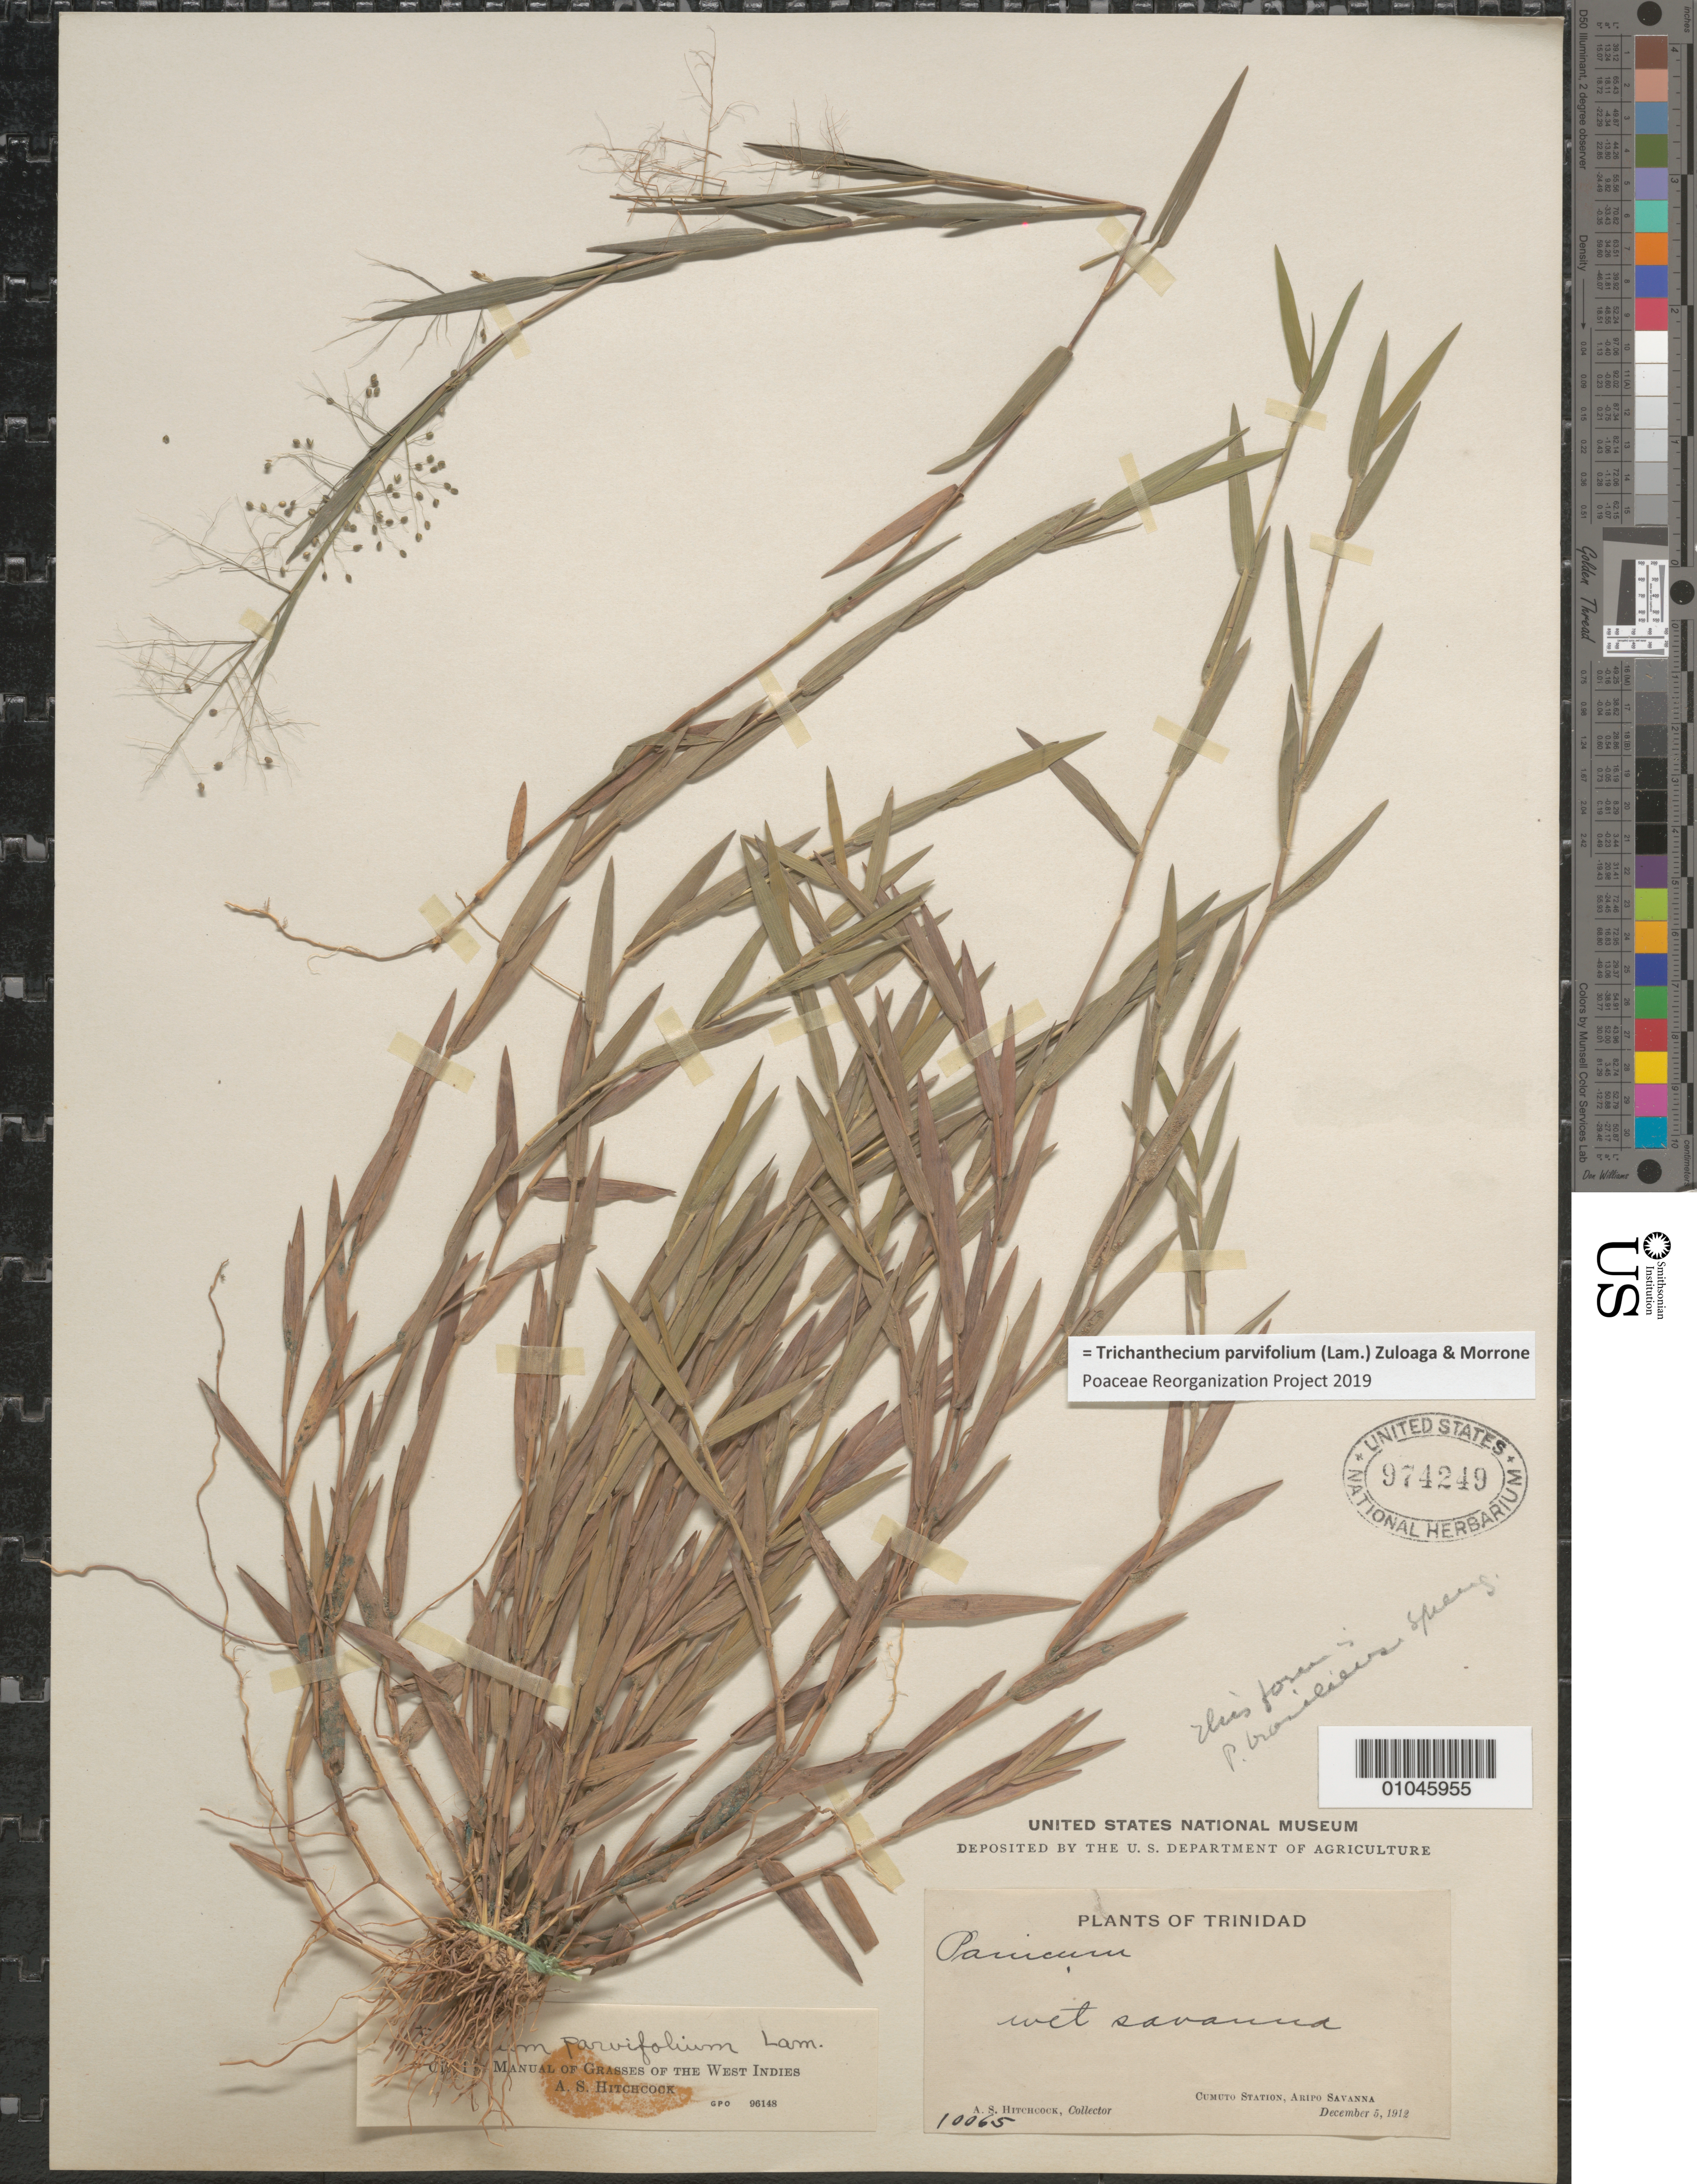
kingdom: Plantae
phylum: Tracheophyta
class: Liliopsida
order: Poales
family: Poaceae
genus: Trichanthecium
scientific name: Trichanthecium parvifolium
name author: (Lam.) Zuloaga & Morrone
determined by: Poaceae Reorganization Project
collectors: A. S. Hitchcock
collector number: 10065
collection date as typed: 05 Dec 1912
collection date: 1912-12-05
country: Trinidad and Tobago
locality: Wet Savanna. Cumuto Station. Aripo Savanna.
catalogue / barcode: US 974249